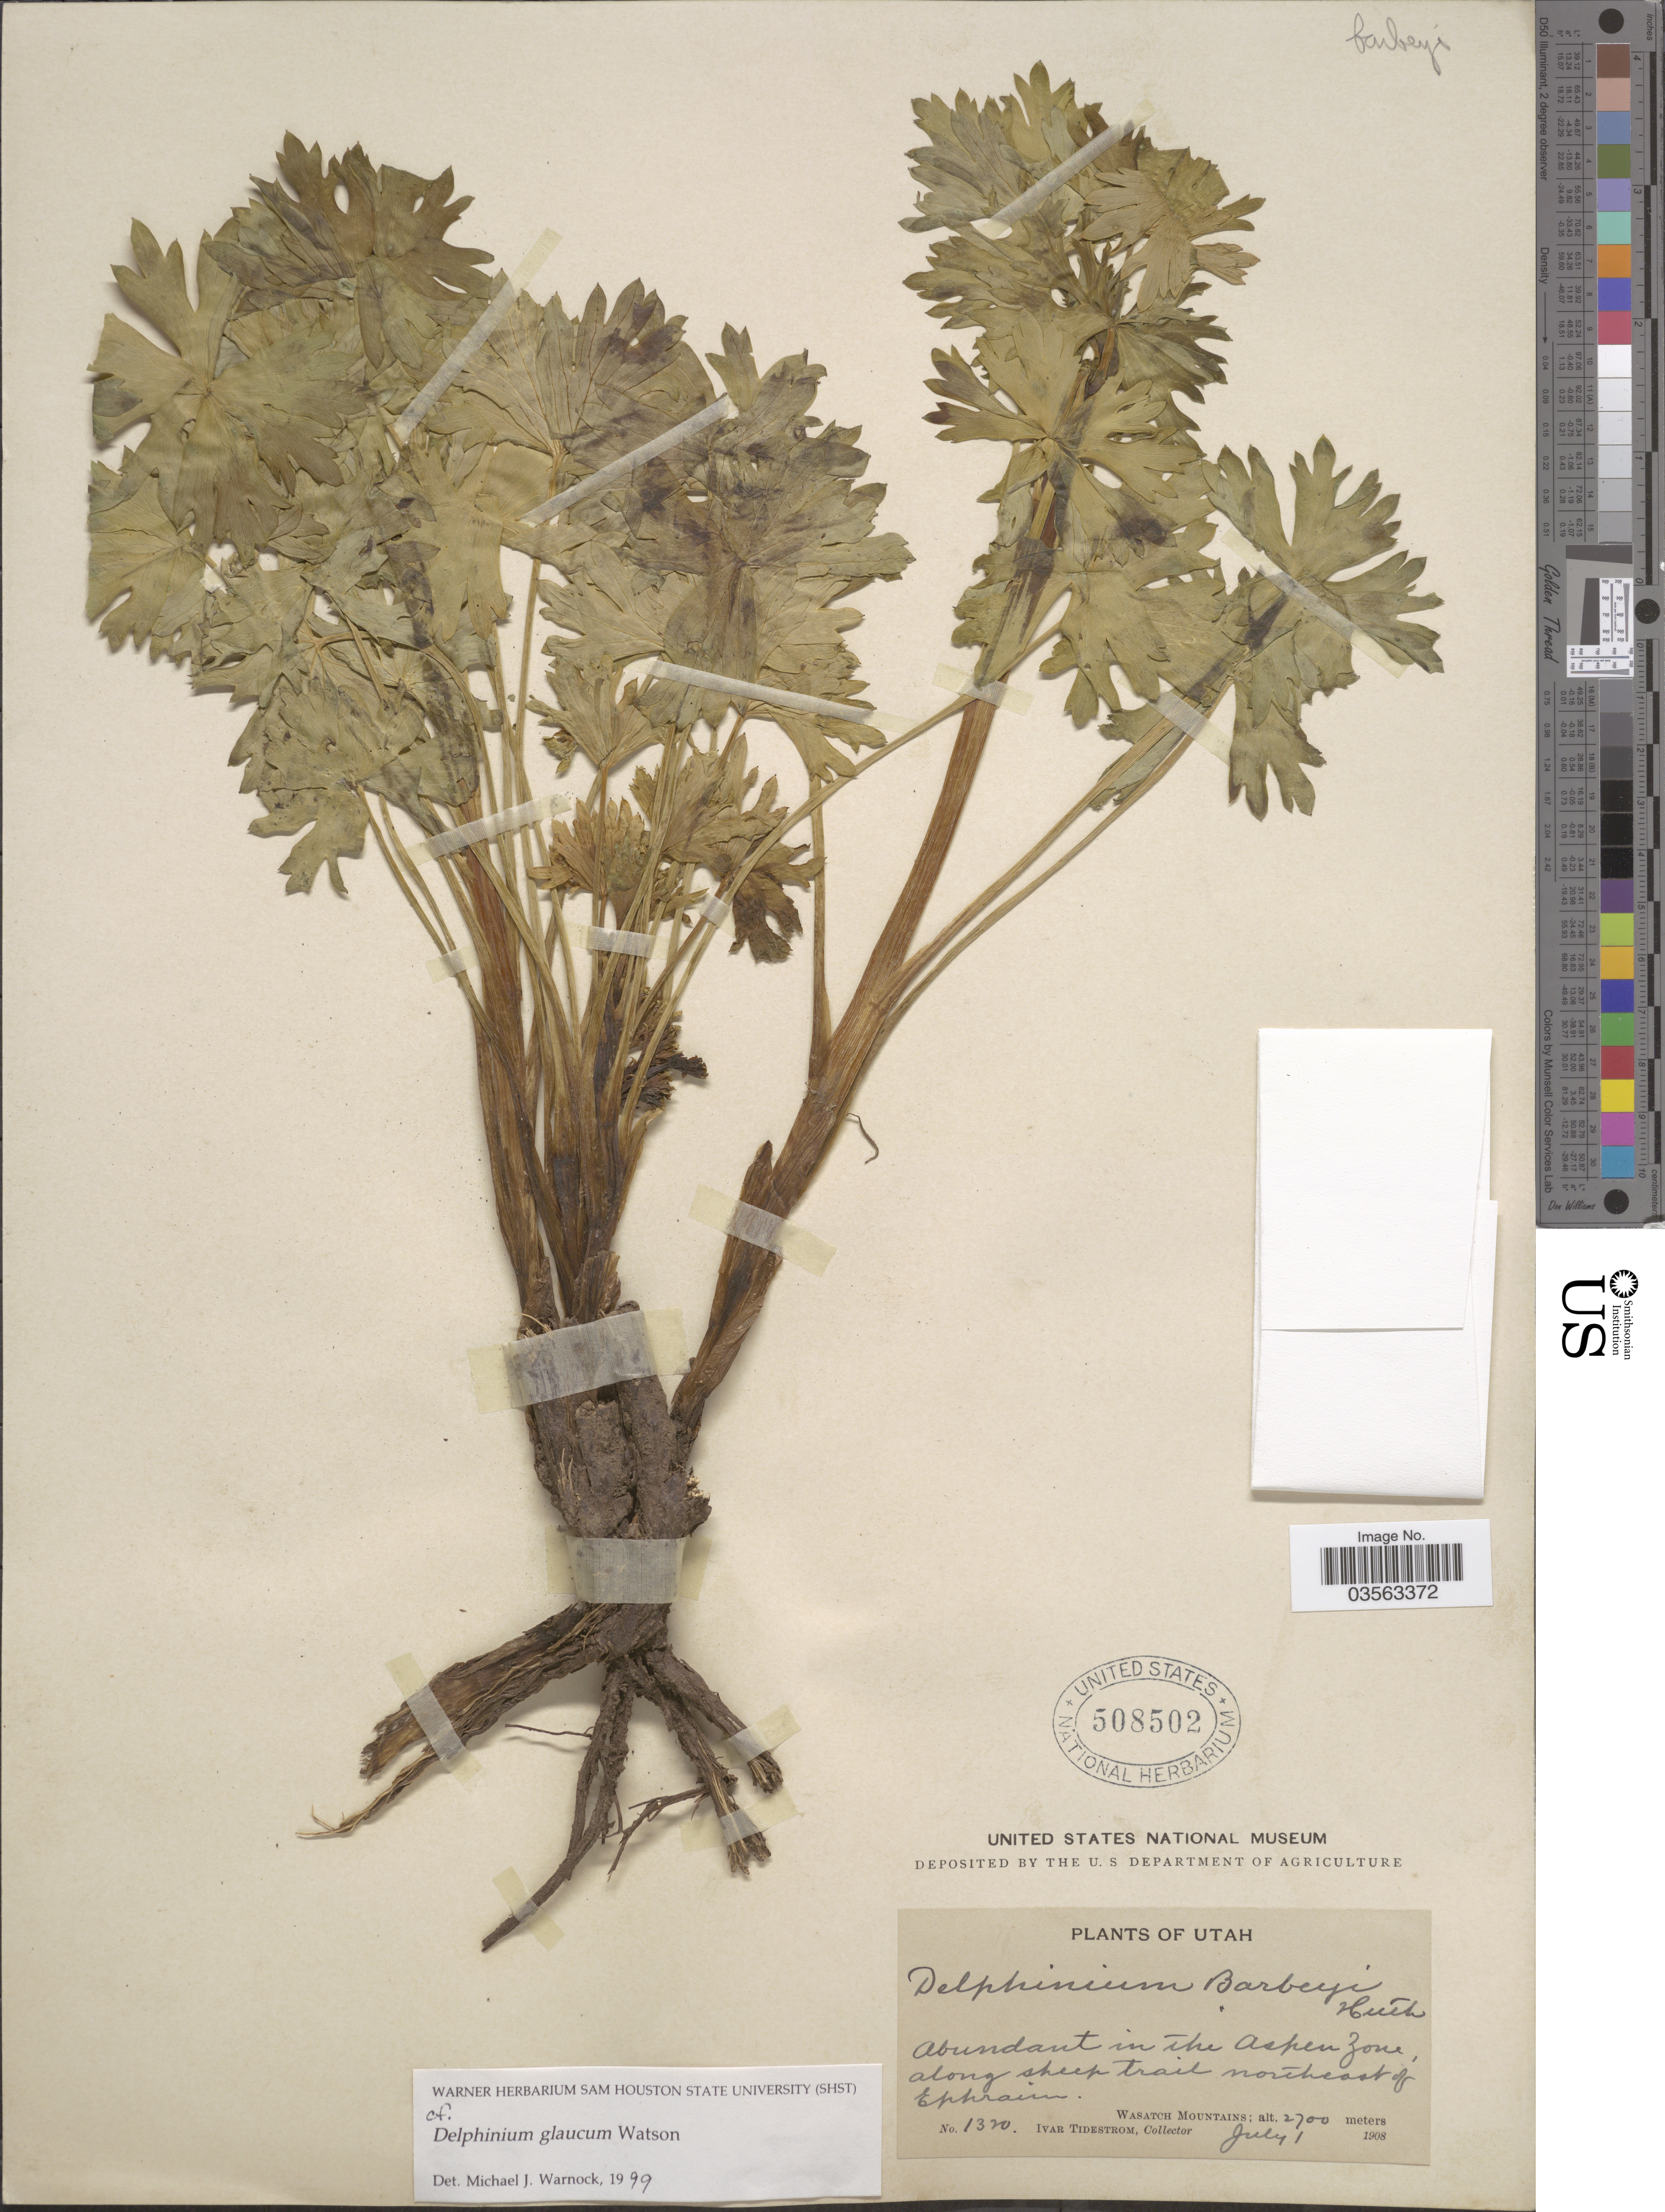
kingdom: Plantae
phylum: Tracheophyta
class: Magnoliopsida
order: Ranunculales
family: Ranunculaceae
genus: Delphinium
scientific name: Delphinium glaucum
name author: S. Watson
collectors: I. F. Tidestrom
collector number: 1320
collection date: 1908-07-01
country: United States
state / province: Utah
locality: Abundant in the Aspen Zone, along sheep trail northeast of Ephraim. Wasatch Mountains.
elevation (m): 2700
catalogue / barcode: US 508502